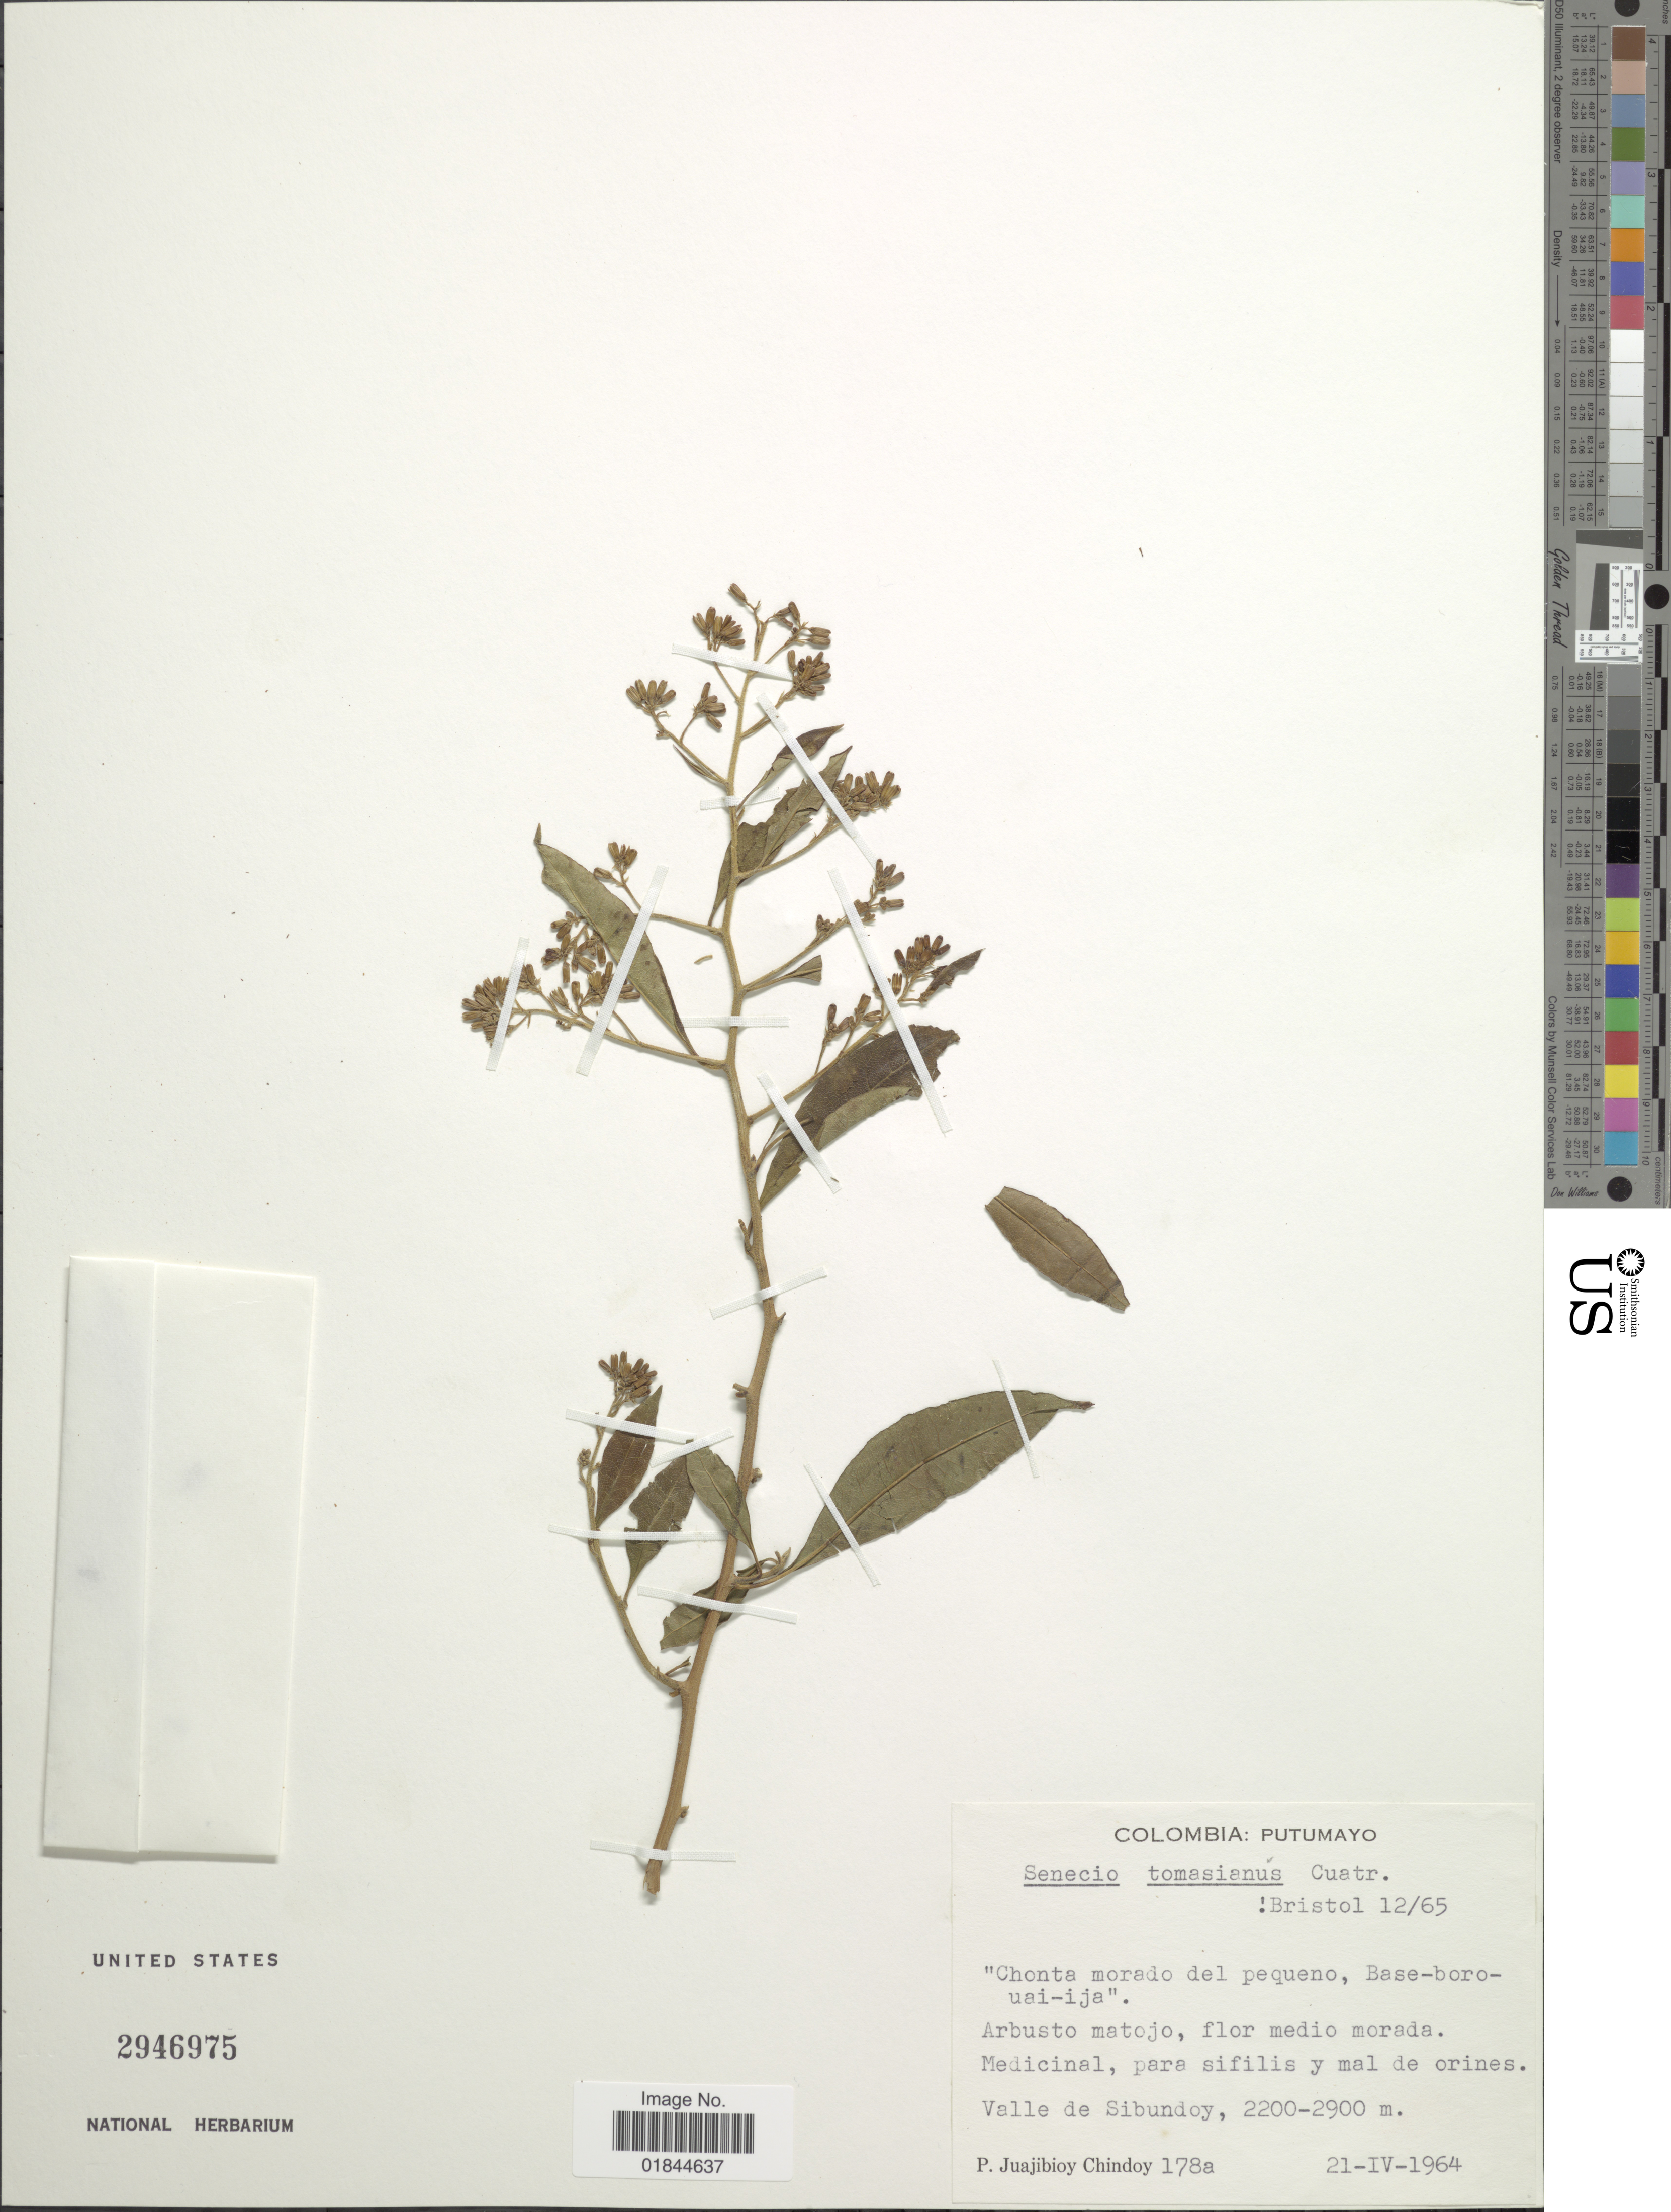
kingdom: Plantae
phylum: Tracheophyta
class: Magnoliopsida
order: Asterales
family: Asteraceae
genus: Pentacalia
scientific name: Pentacalia trianae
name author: (Klatt) Cuatrec.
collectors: P. Juajibioy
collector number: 178a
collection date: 1964-04-21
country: Colombia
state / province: Putumayo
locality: Valle de Sibundoy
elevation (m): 2200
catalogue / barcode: US 2946975